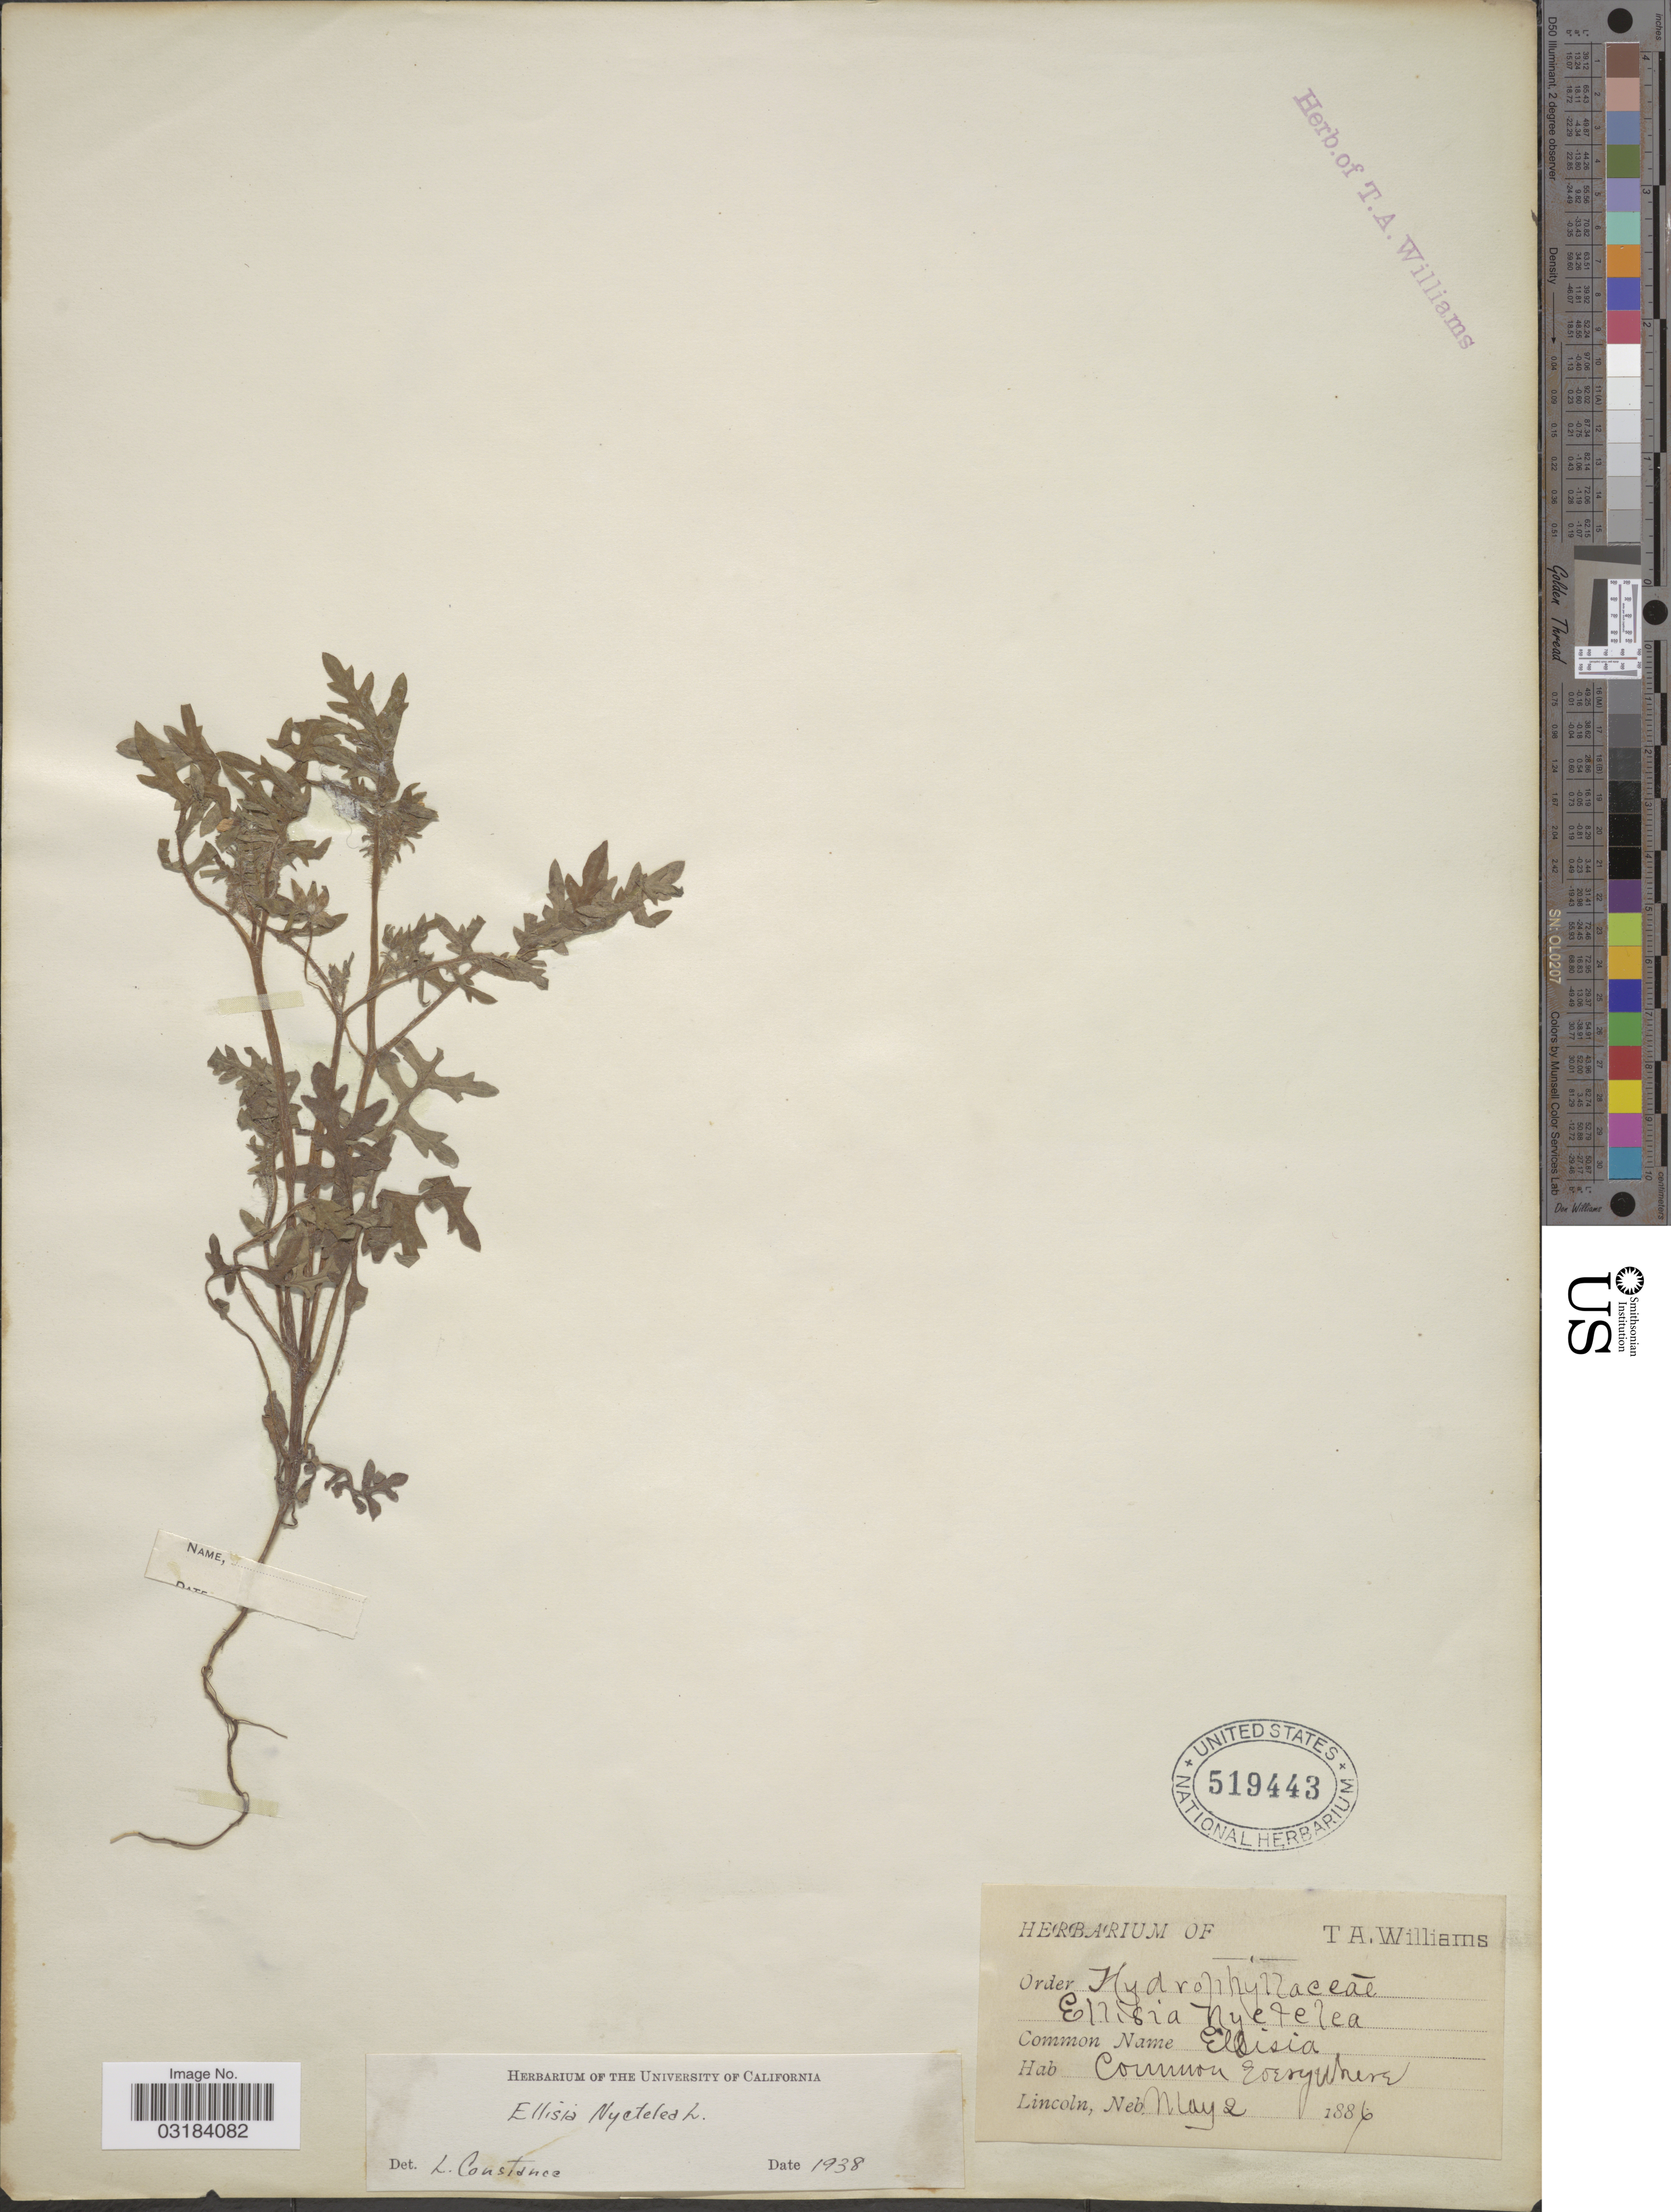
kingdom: Plantae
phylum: Tracheophyta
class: Magnoliopsida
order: Boraginales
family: Hydrophyllaceae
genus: Ellisia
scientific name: Ellisia nyctelea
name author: L.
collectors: ex herb. Thos. A. Williams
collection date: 1886-05-02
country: United States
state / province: Nebraska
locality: Lincoln.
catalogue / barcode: US 519443